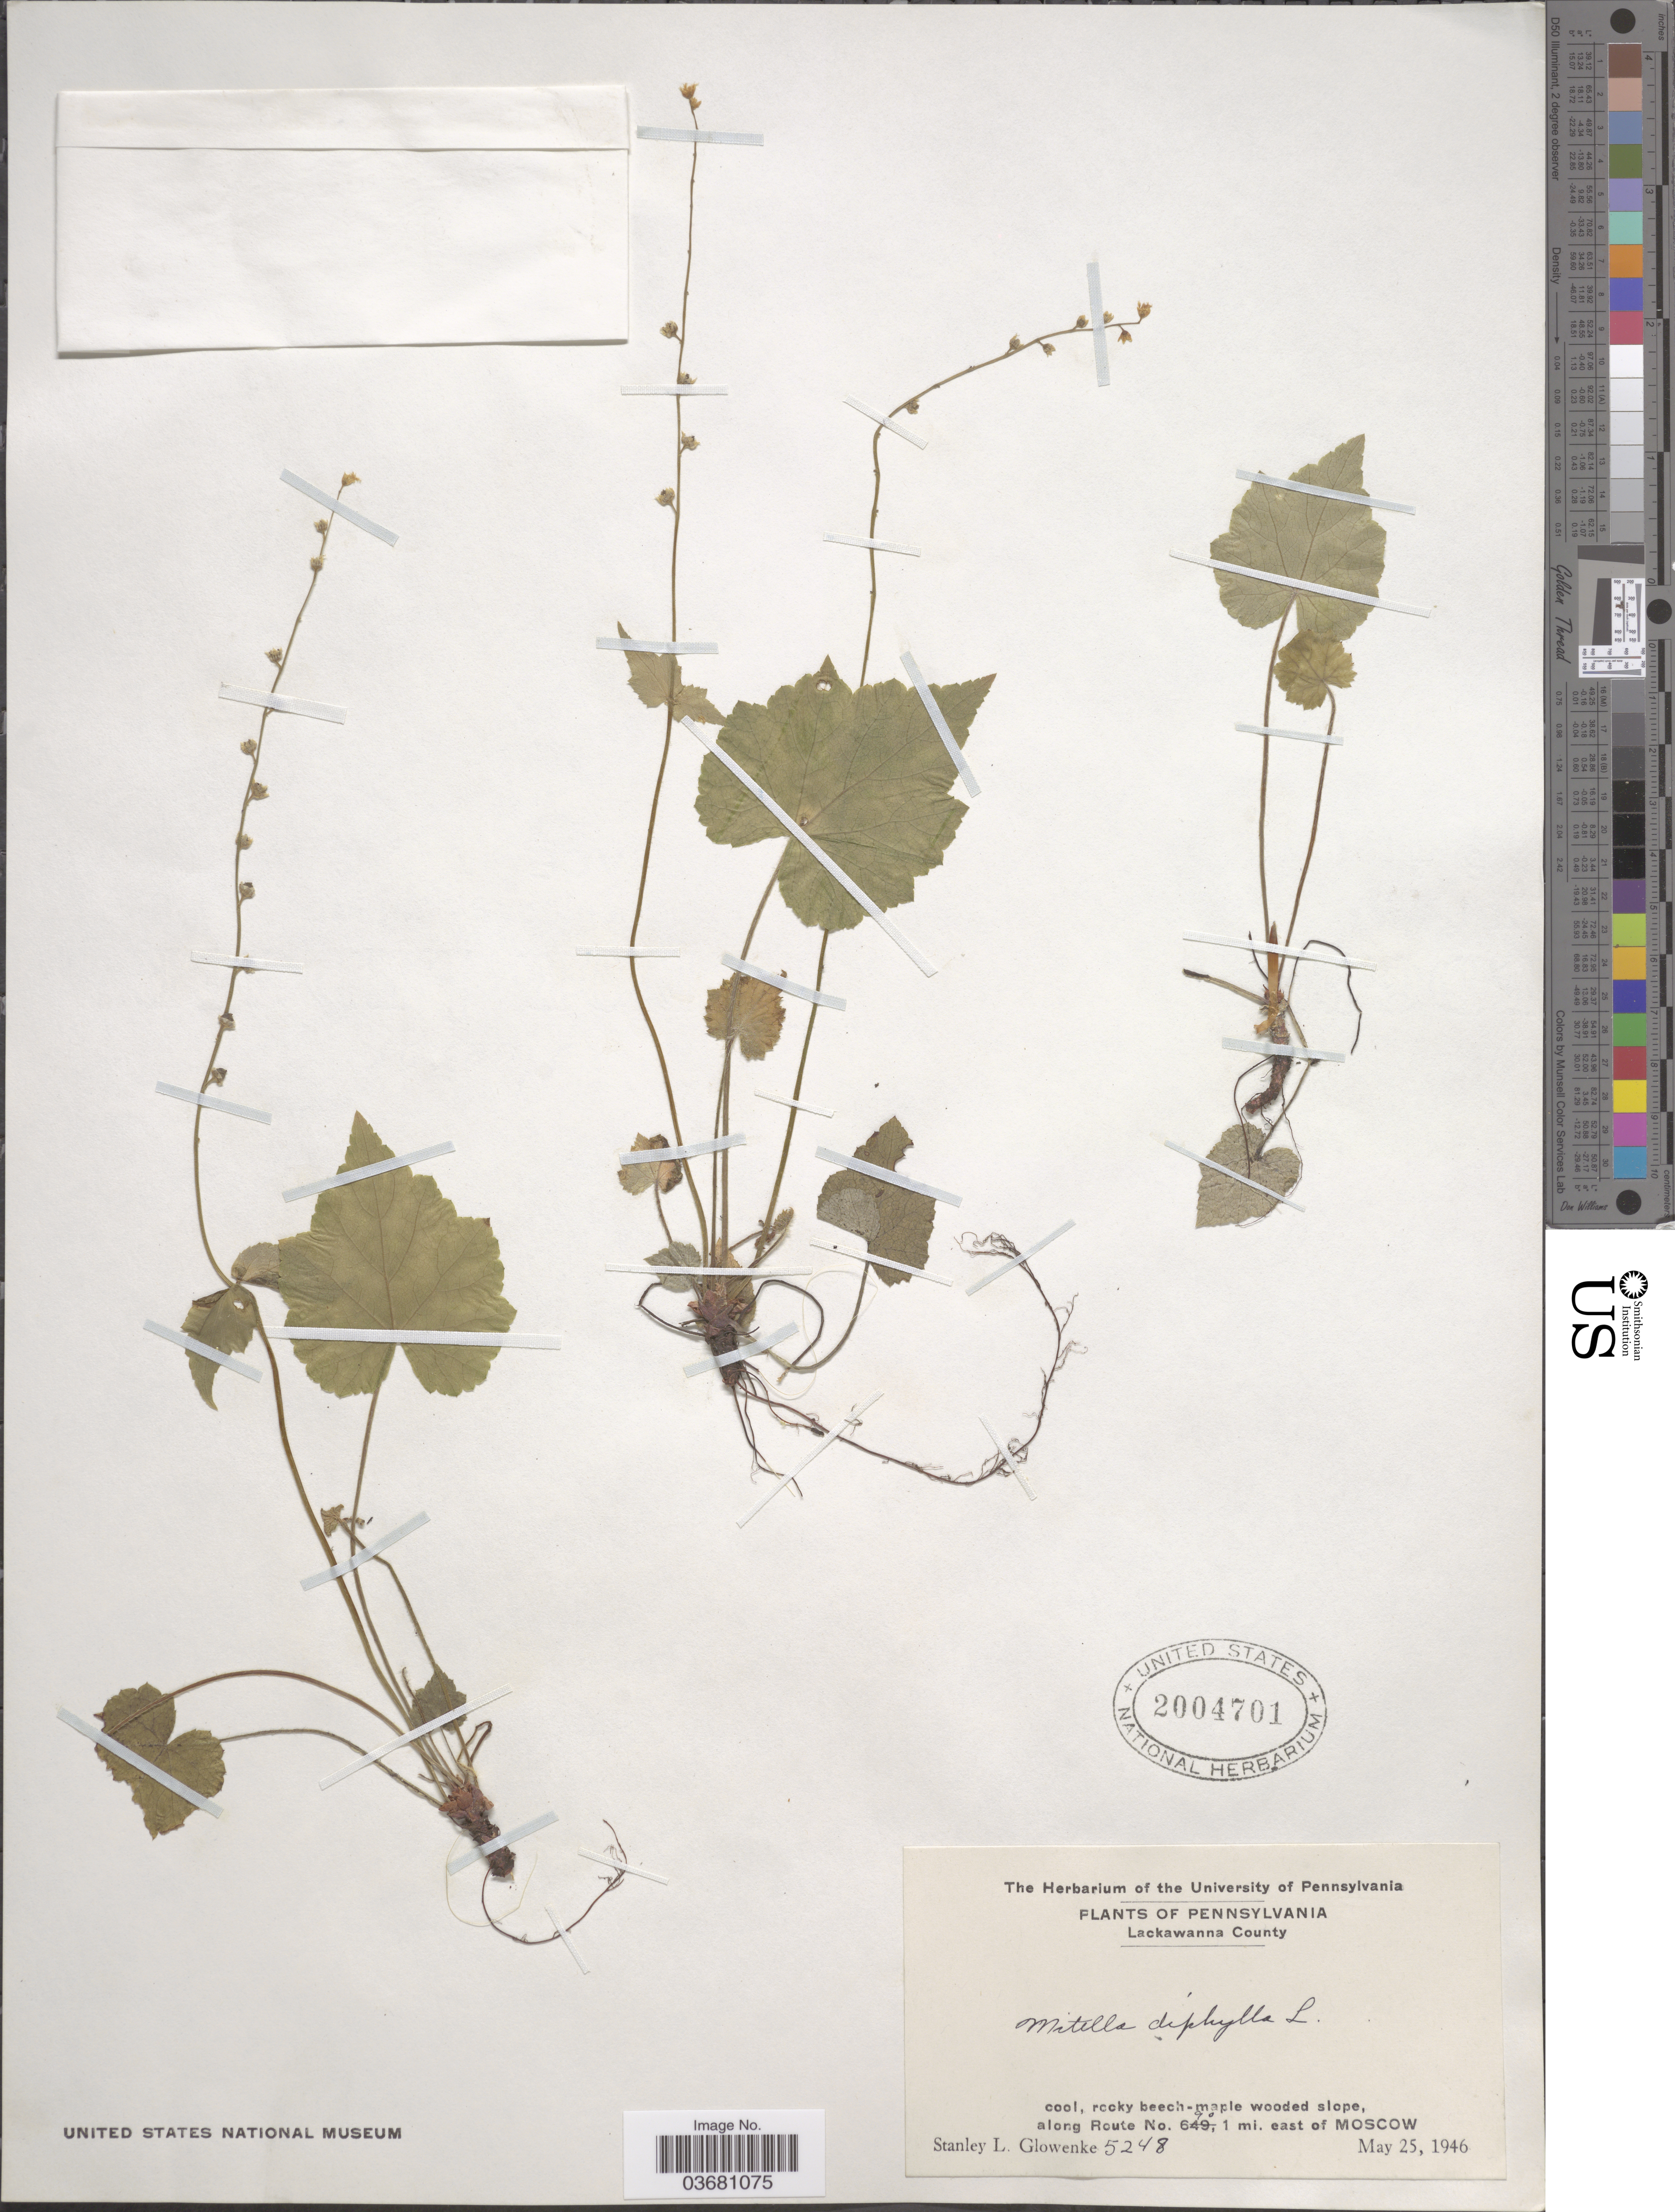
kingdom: Plantae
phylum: Tracheophyta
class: Magnoliopsida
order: Saxifragales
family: Saxifragaceae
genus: Mitella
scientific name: Mitella diphylla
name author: L.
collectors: S. Glowenke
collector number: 5248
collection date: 1946-05-25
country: United States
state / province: Pennsylvania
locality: Lackawanna County. Cool, rocky beech-maple wooded slope, along Route No. 690, 1 mi. east of Moscow.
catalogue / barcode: US 2004701